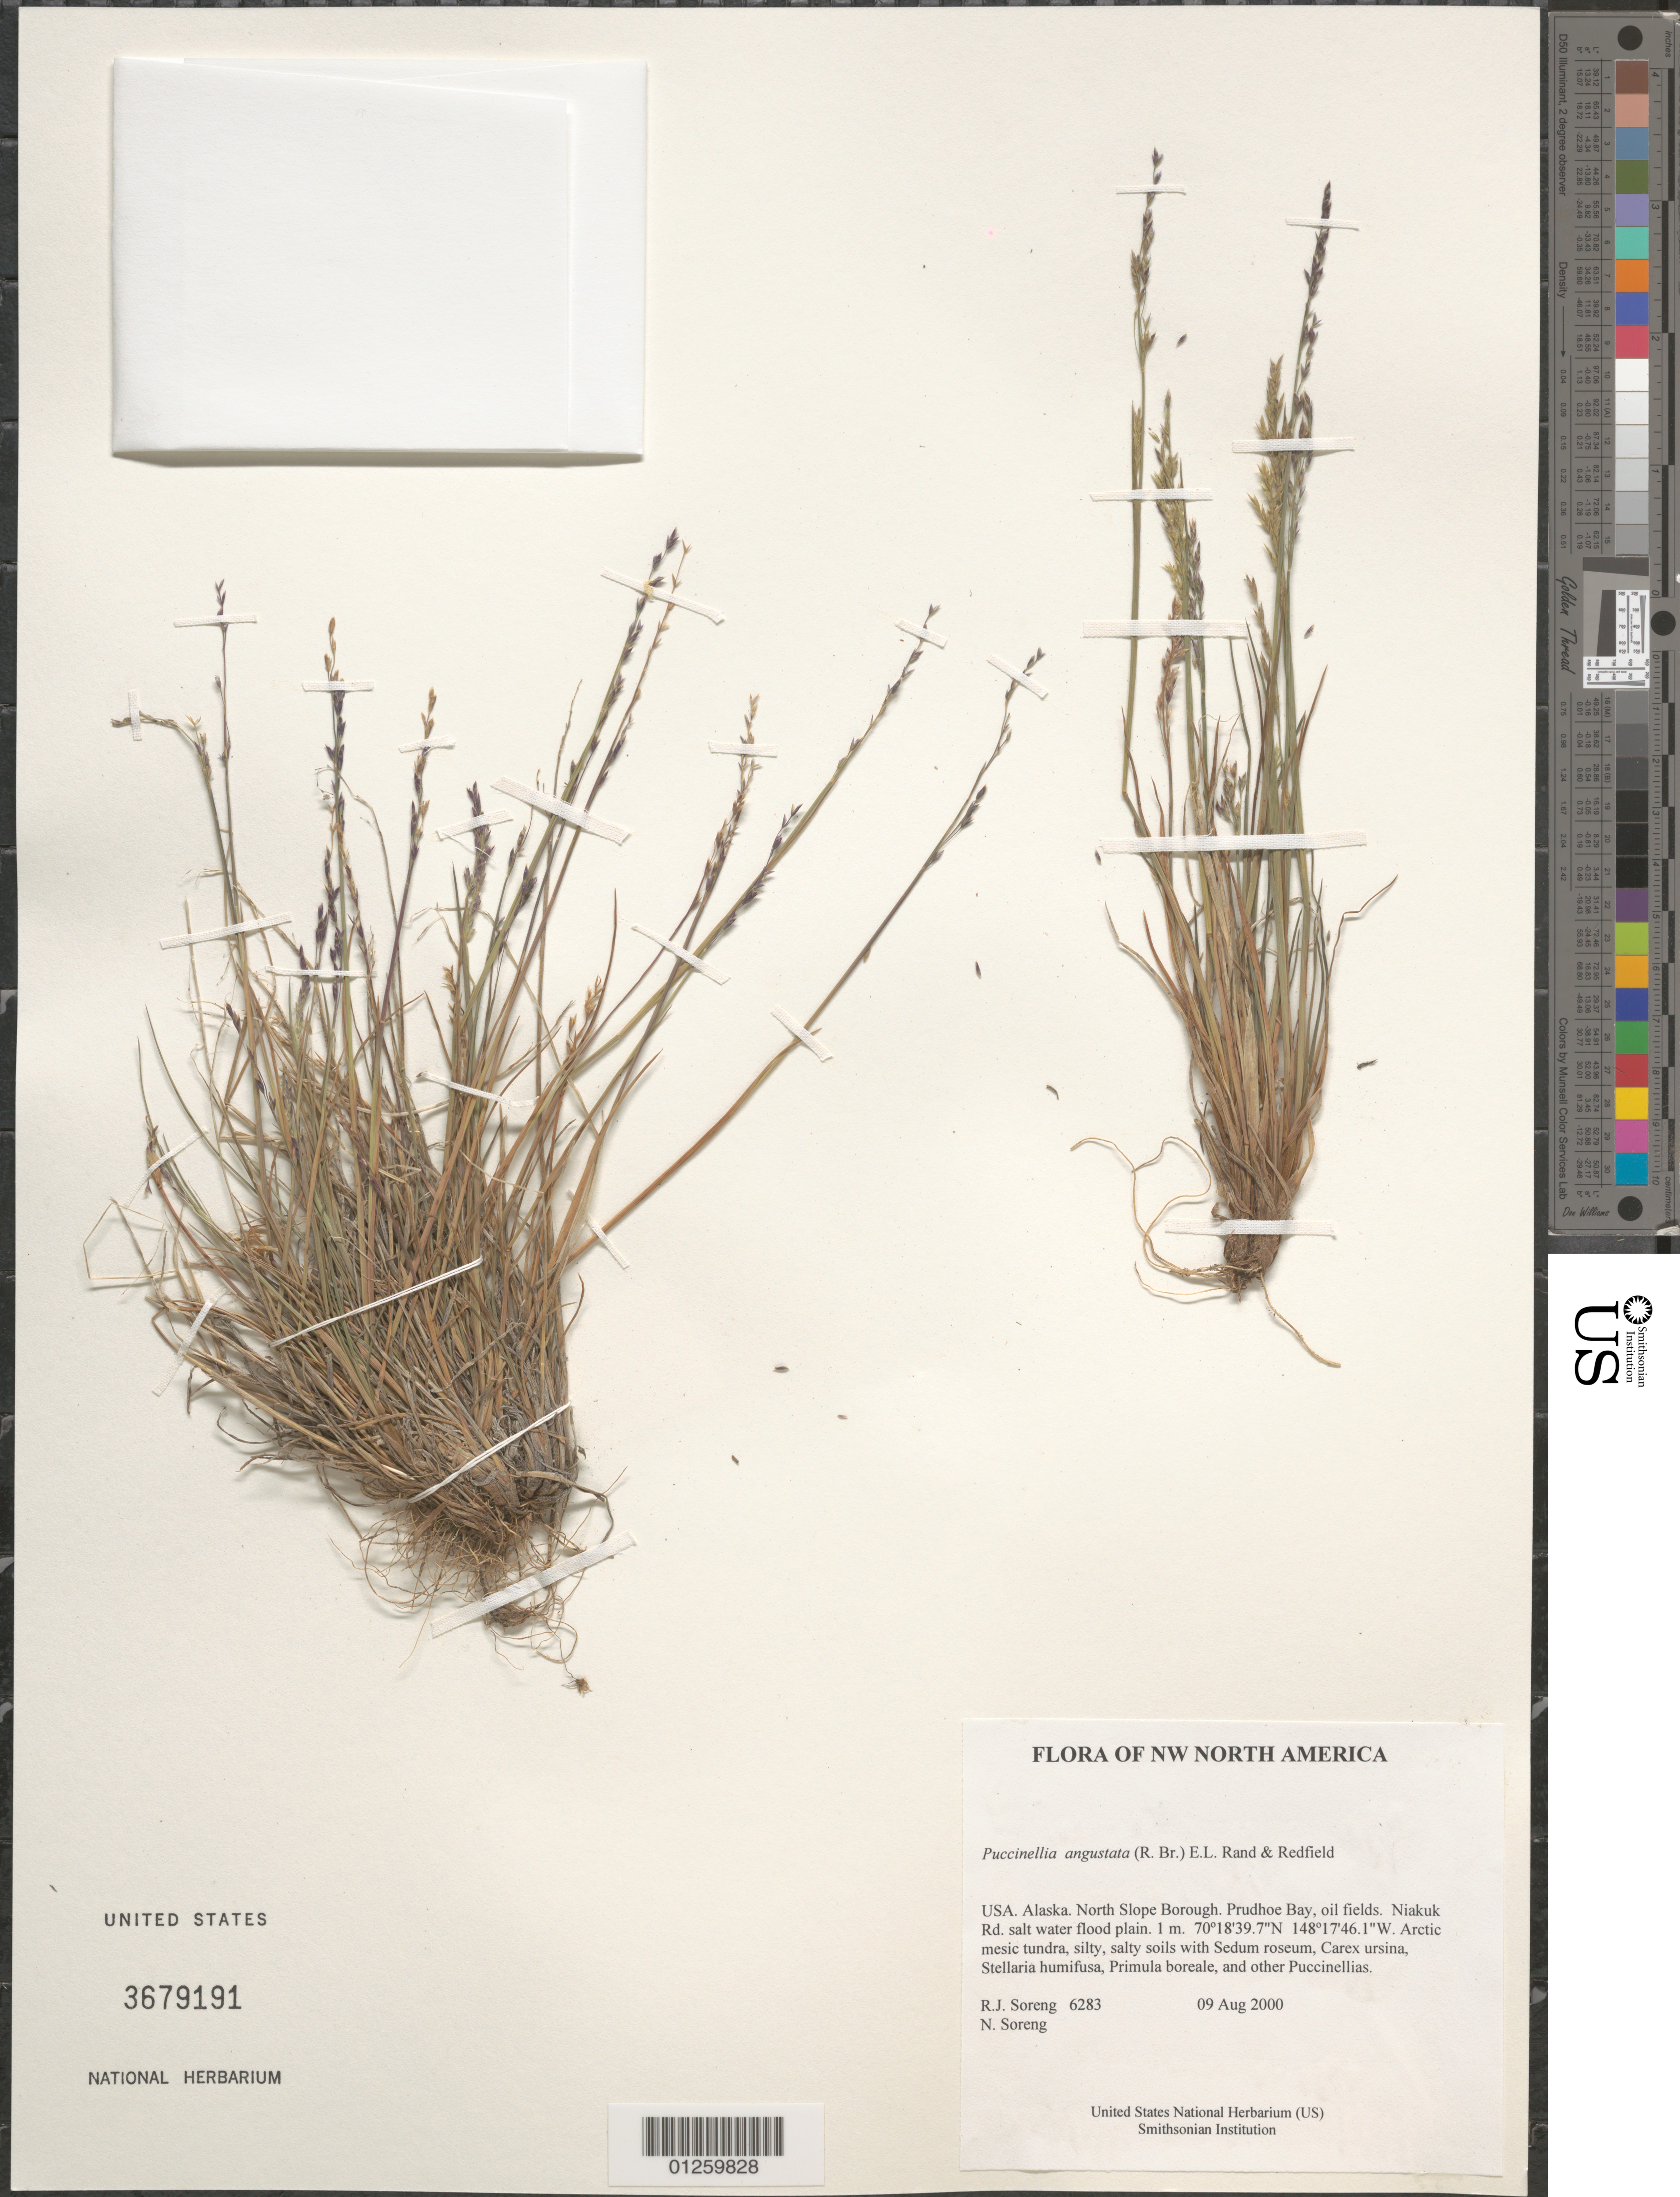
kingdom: Plantae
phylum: Tracheophyta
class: Liliopsida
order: Poales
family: Poaceae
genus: Puccinellia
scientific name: Puccinellia angustata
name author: (R. Br.) Nash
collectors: R. J. Soreng & N. L. Soreng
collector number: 6283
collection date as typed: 09 Aug 2000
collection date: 2000-08-09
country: United States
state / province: Alaska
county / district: North Slope Borough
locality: Prudhoe Bay, oil fields. Niakuk Rd. salt water flood plain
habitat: Arctic mesic tundra, silty, salty soils with Sedum roseum, Carex ursina, Stellaria humifusa, Primula boreale, and other Pucci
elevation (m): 1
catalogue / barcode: US 3679191